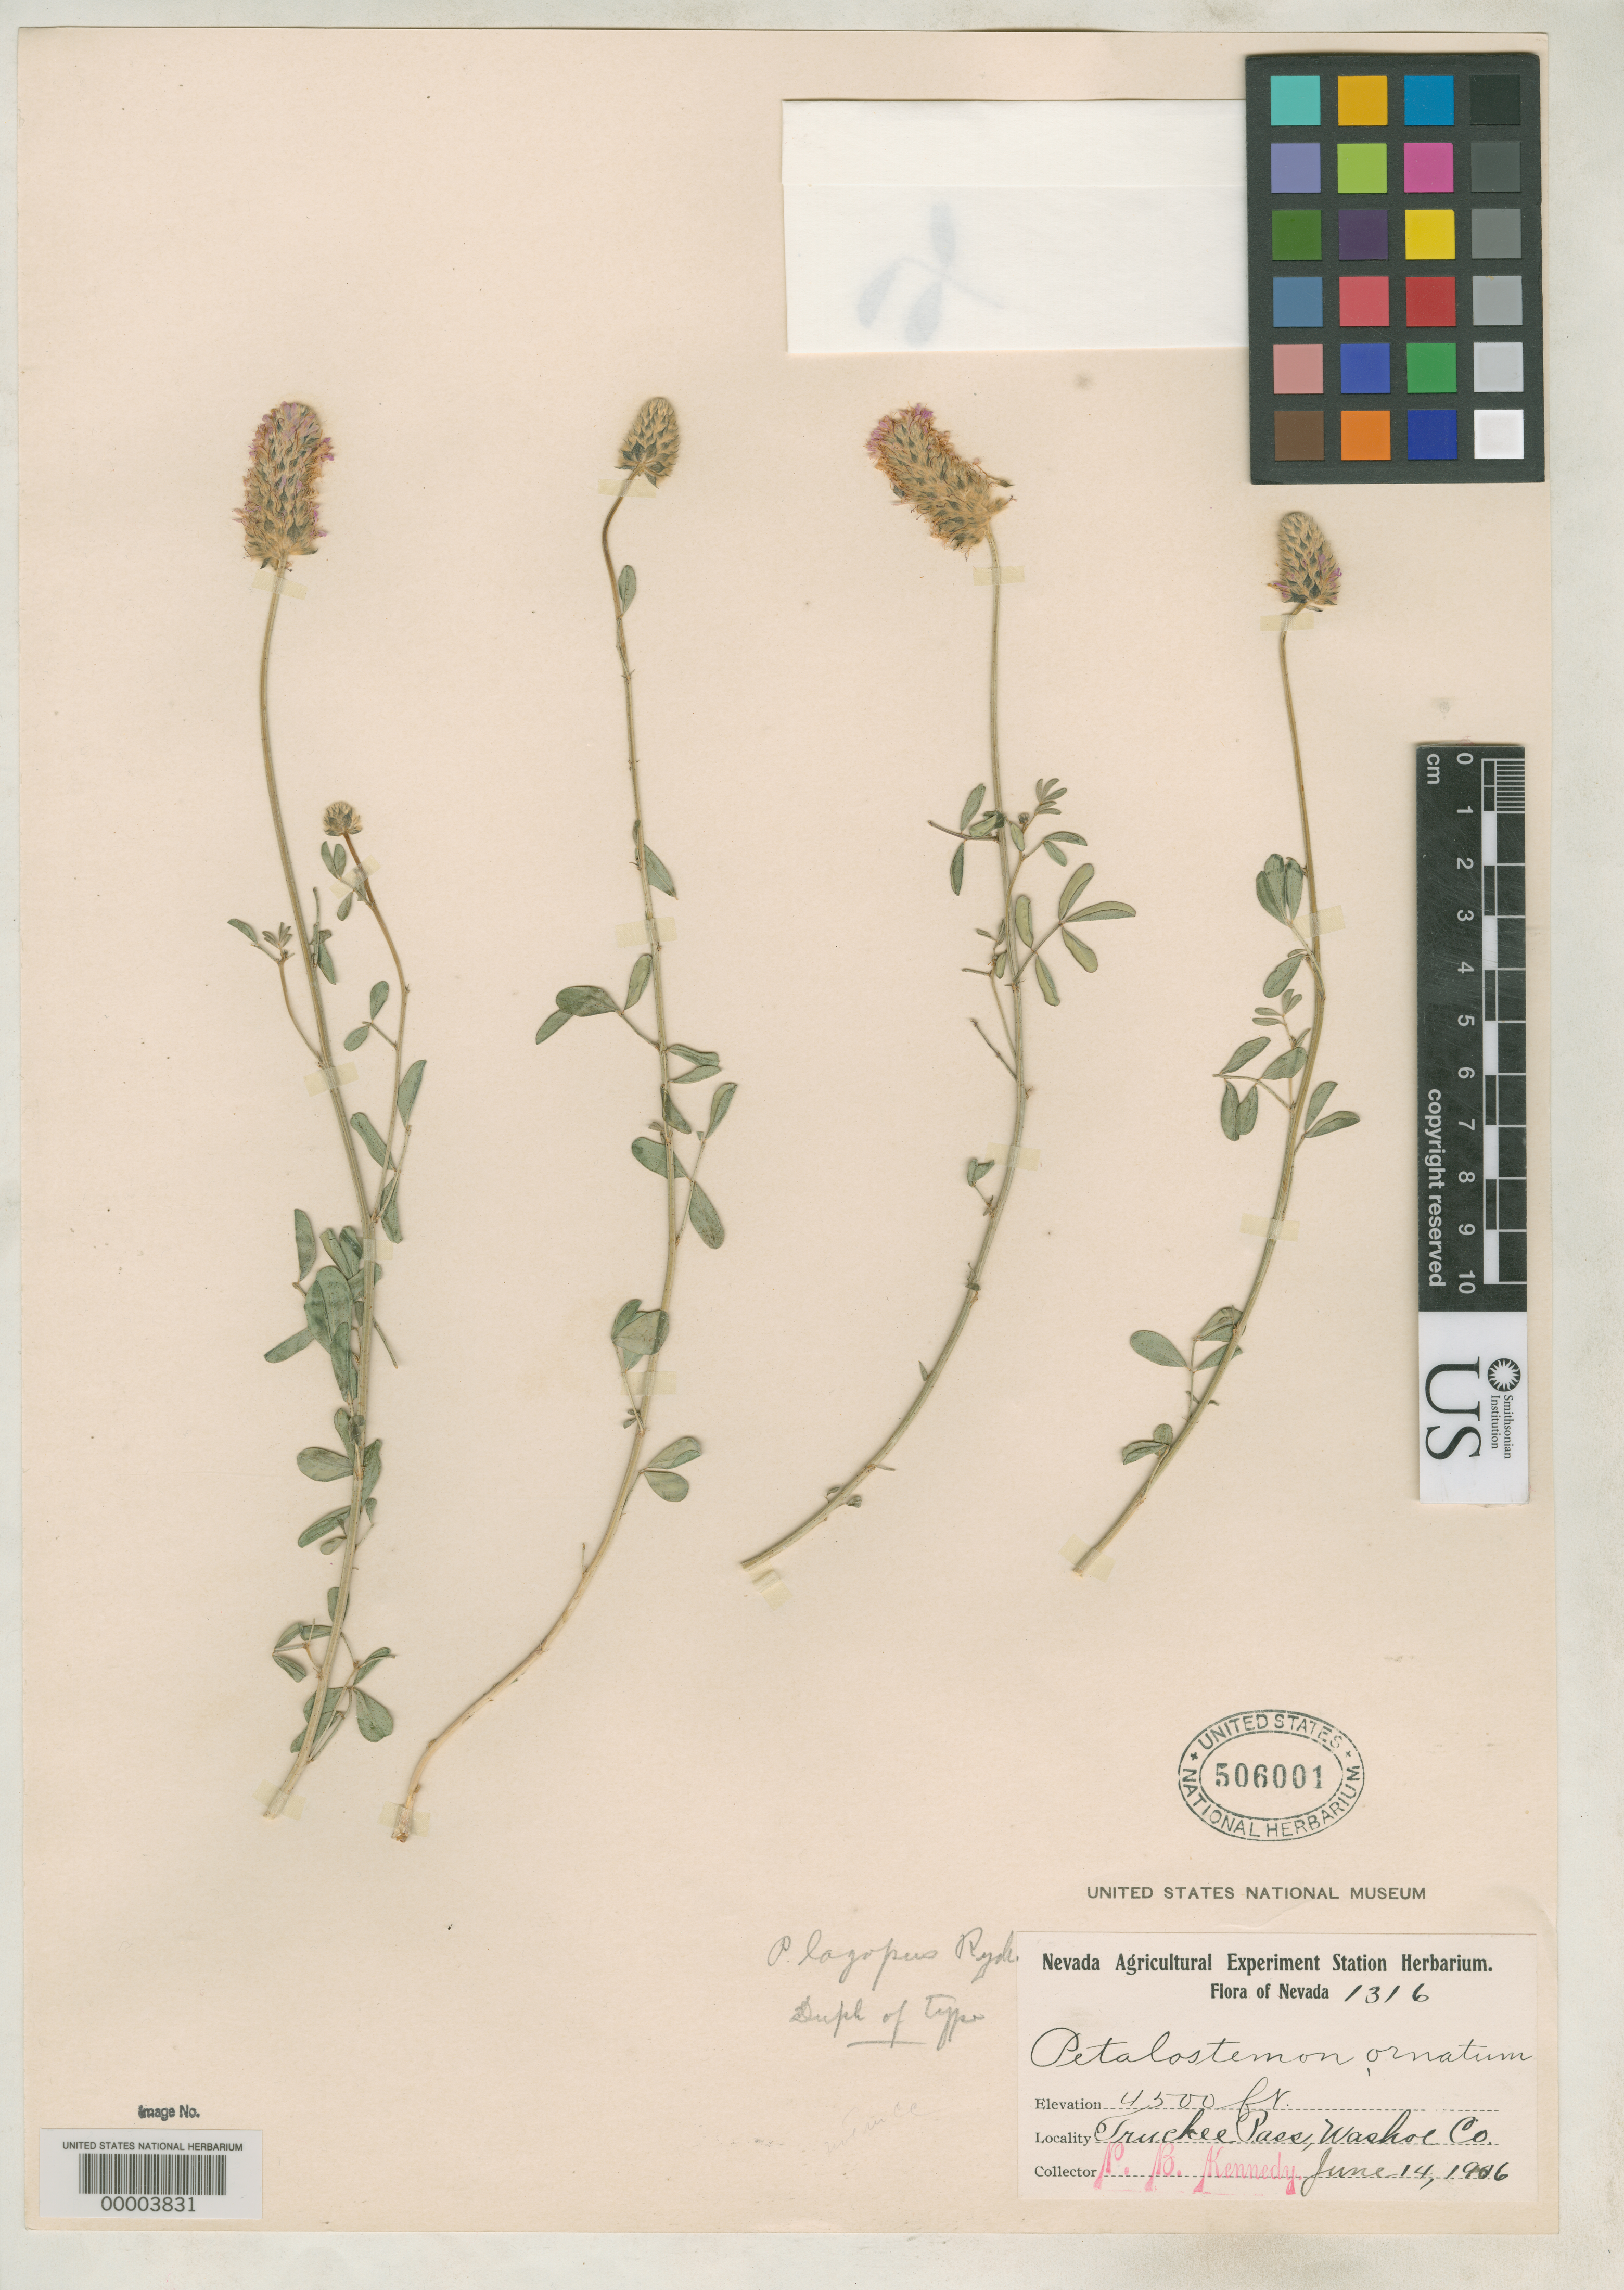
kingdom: Plantae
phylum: Tracheophyta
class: Magnoliopsida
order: Fabales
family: Fabaceae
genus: Petalostemon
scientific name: Petalostemon lagopus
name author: Rydb.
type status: Isotype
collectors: P. B. Kennedy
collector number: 1316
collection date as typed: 14 Jun 1906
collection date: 1906-06-14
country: United States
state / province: Nevada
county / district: Washoe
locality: Truckee Pass.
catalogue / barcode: US 506001